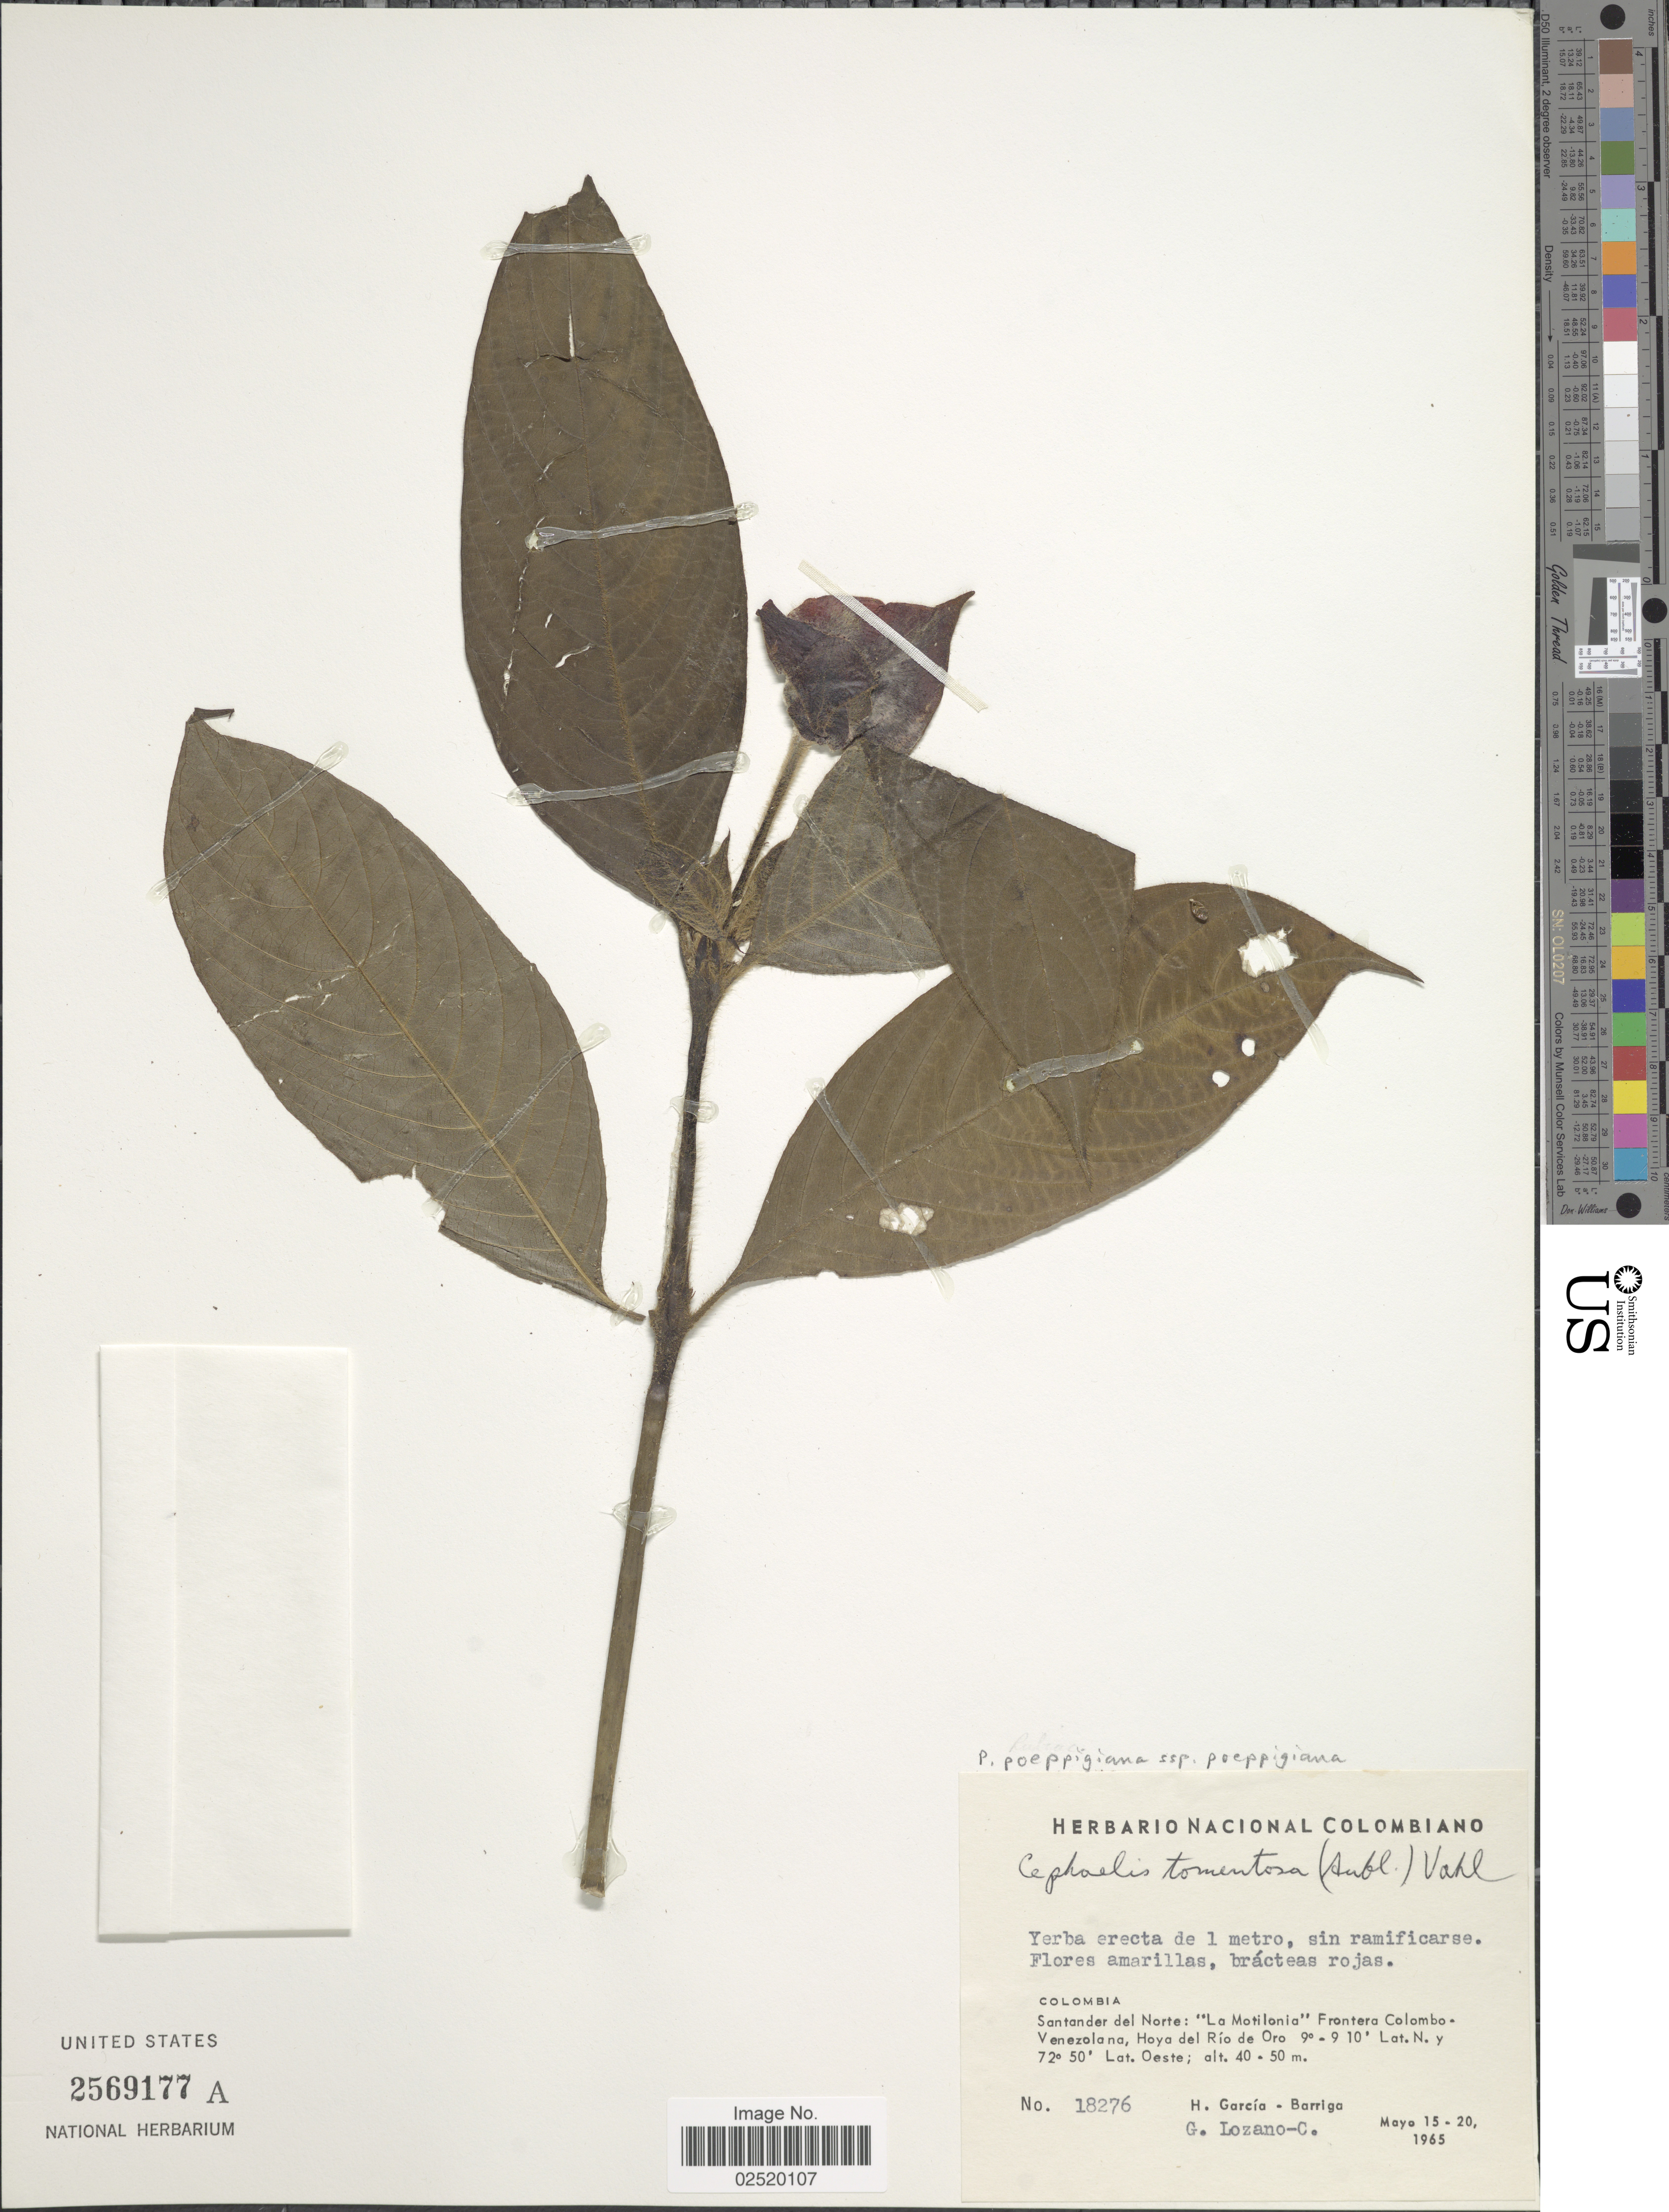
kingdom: Plantae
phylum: Tracheophyta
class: Magnoliopsida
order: Gentianales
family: Rubiaceae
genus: Psychotria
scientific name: Psychotria poeppigiana subsp. poeppigiana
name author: Müll. Arg.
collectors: H. García Barriga & G. Lozano-Contreras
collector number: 18276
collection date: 1965-05-15/1965-05-20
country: Colombia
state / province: Norte de Santander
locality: Santander del Norte: La Motilonia, Frontera Colombo, Venezolana, Hoya del Rio de Oro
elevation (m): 40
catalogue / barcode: US 2569177A